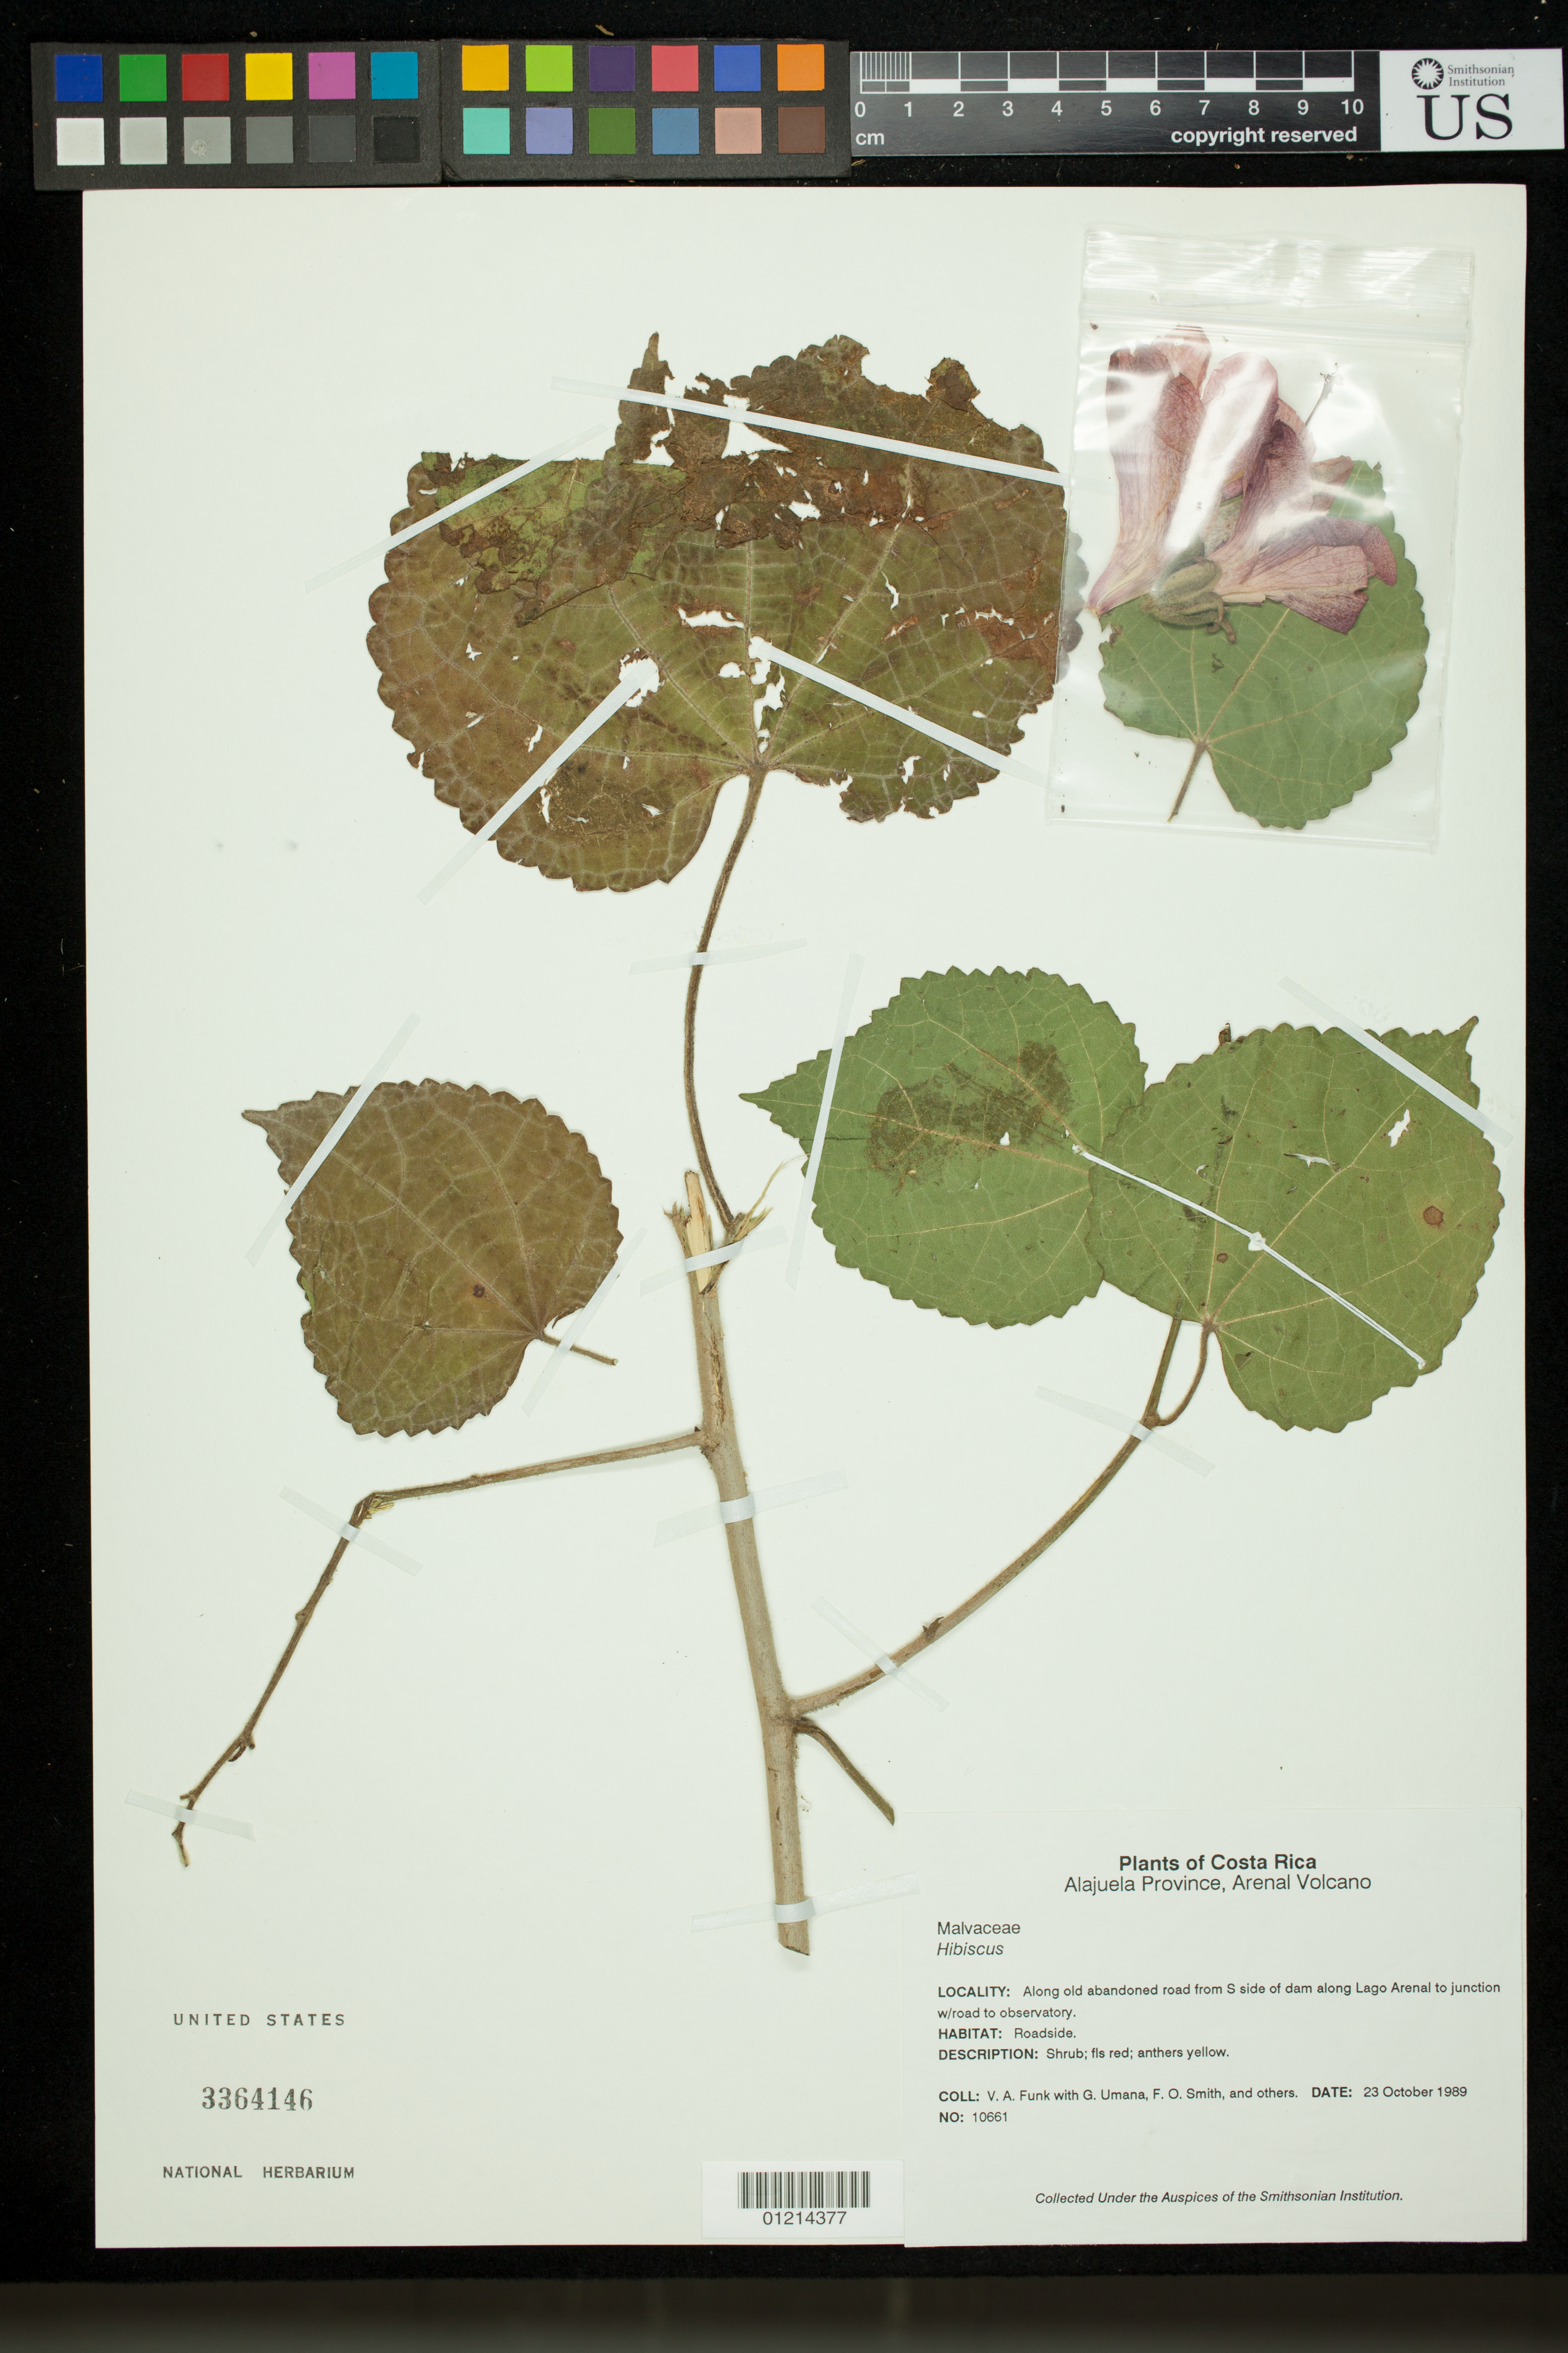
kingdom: Plantae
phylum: Tracheophyta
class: Magnoliopsida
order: Malvales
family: Malvaceae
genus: Hibiscus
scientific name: Hibiscus sp.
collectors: V. Funk, G. Umana & F. Smith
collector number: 10661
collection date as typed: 23 Oct 1989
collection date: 1989-10-23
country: Costa Rica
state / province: Alajuela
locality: Alajuela Province, Arenal Volcano. Along old abandoned road from S side of dam along Lago Arenal to junction w/road to observatory.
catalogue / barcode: US 3364146